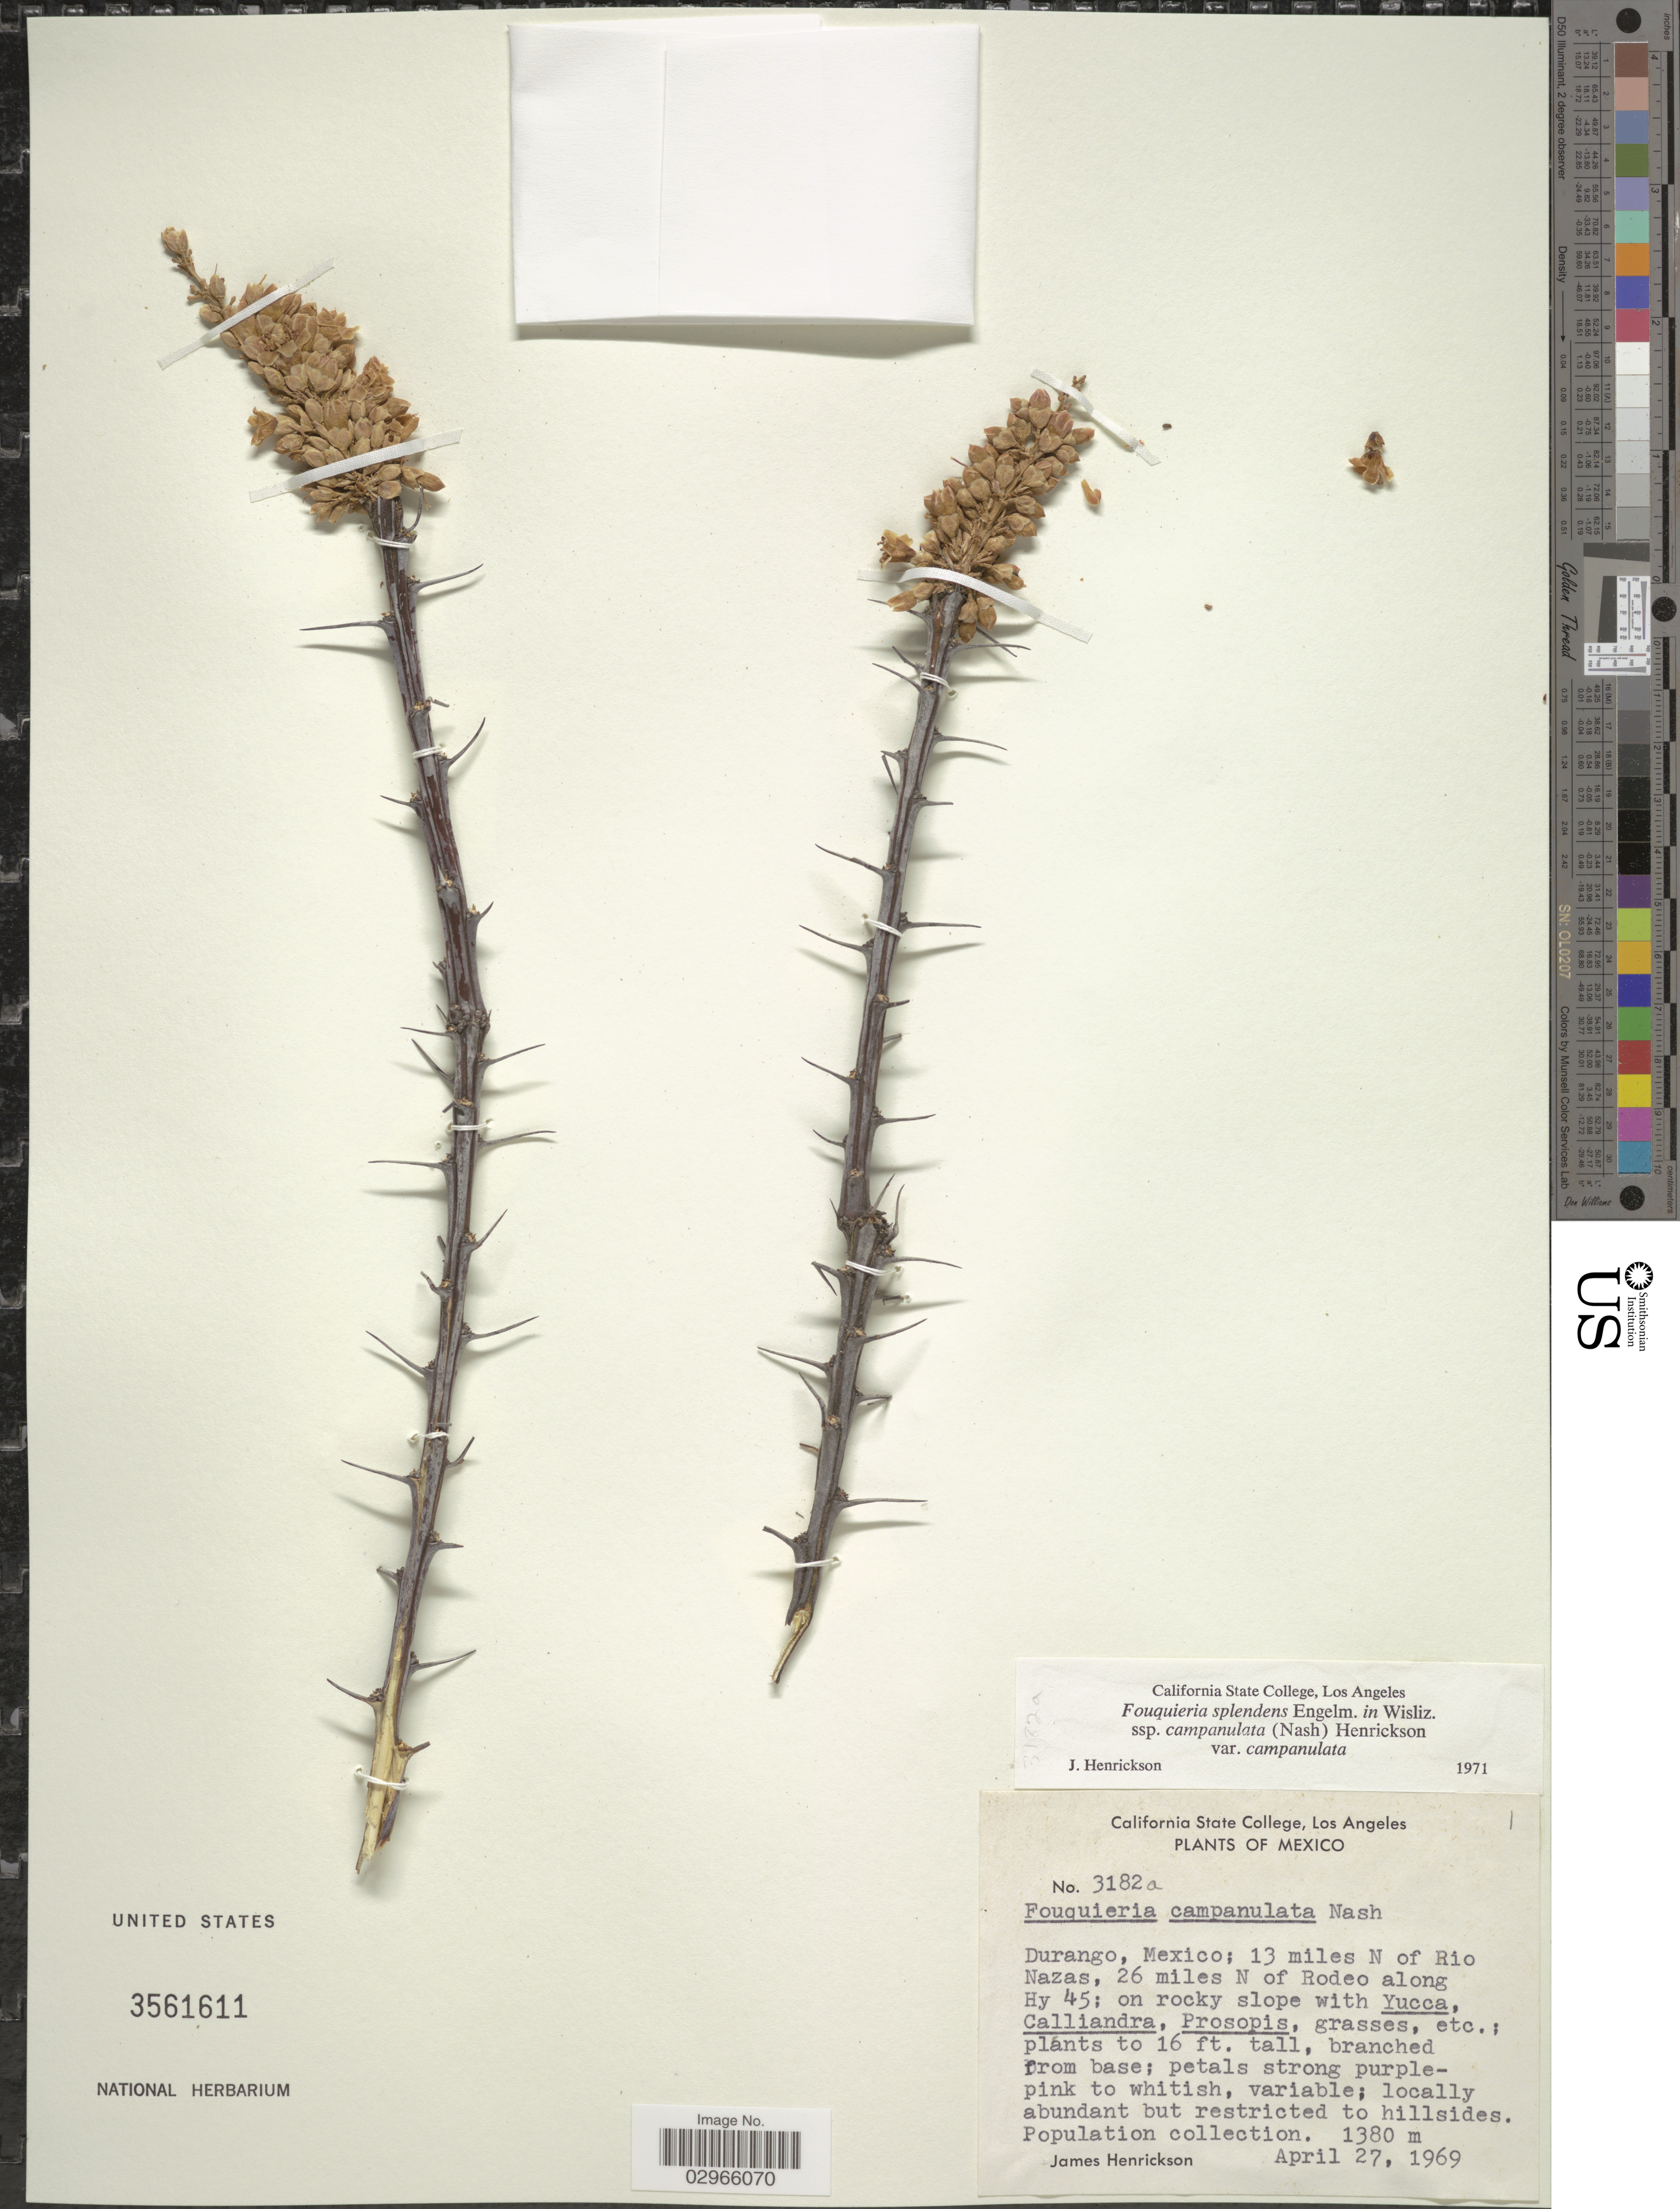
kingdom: Plantae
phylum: Tracheophyta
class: Magnoliopsida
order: Ericales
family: Fouquieriaceae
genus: Fouquieria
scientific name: Fouquieria splendens subsp. campanulata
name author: Engelm.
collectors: J. Henrickson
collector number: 3182a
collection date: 1969-04-27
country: Mexico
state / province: Durango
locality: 13 miles N of Rio Nazas, 26 miles N of Rodeo along Hy 45.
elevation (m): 1380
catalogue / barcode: US 3561611